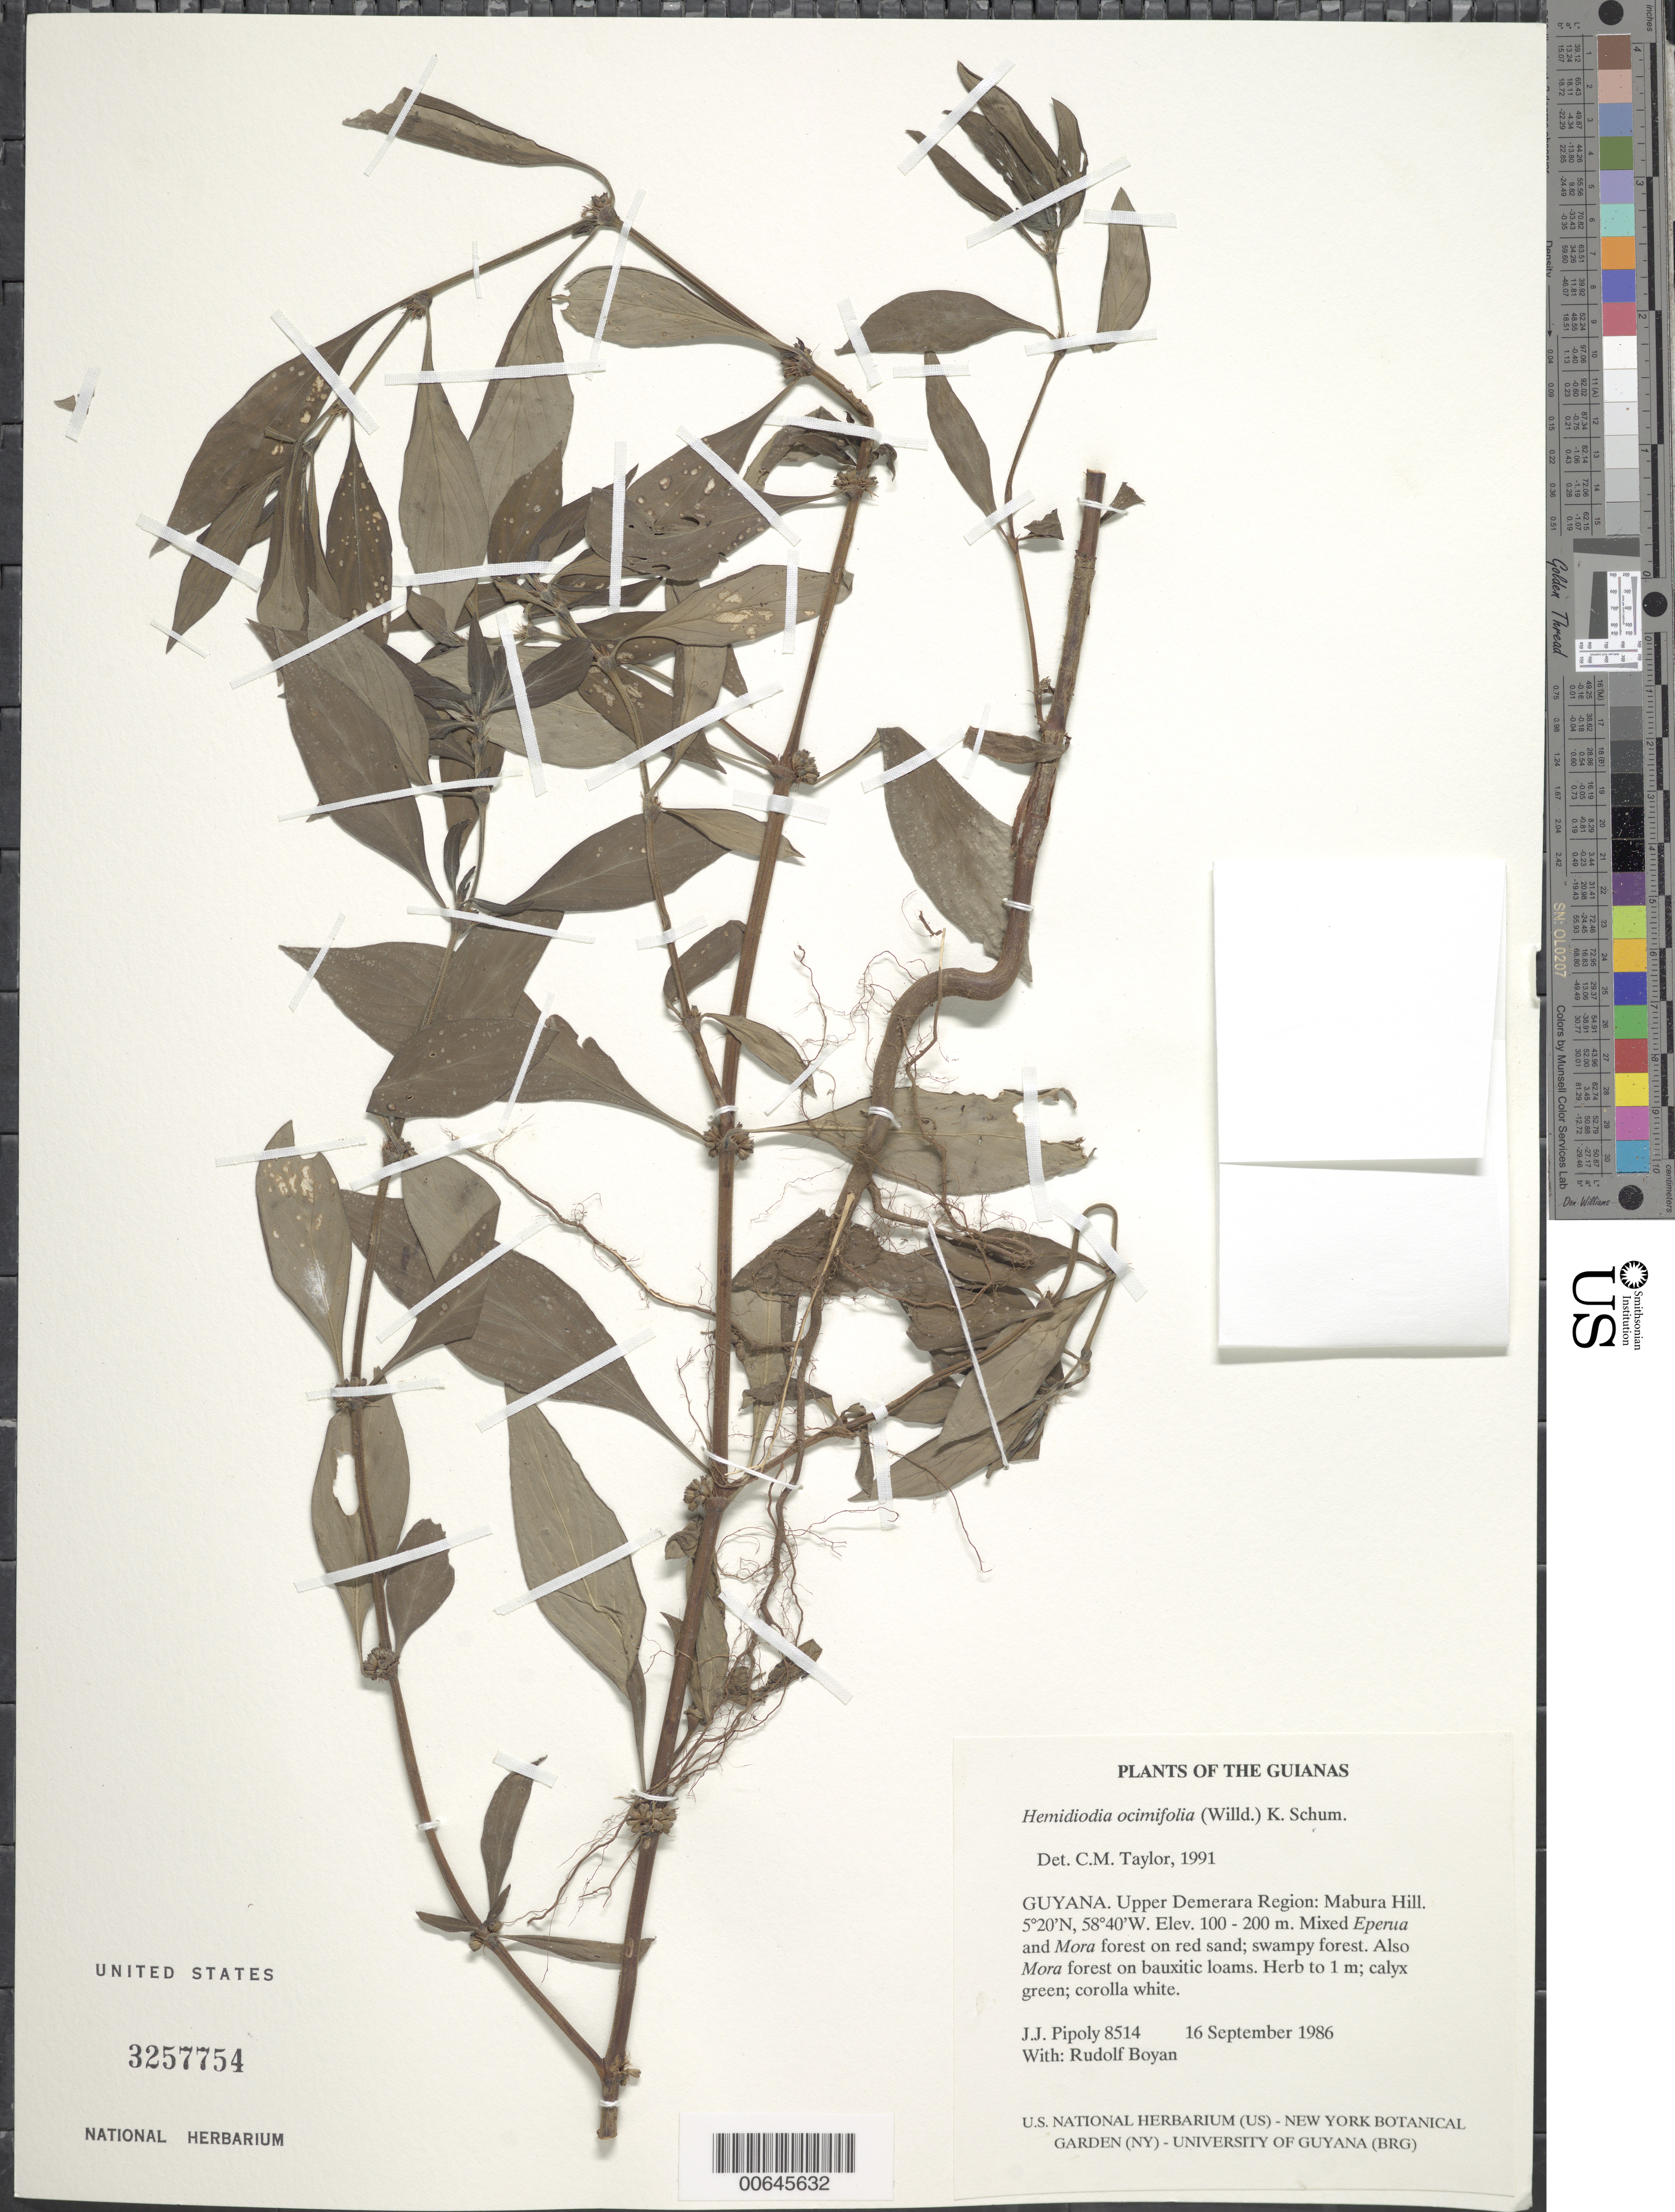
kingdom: Plantae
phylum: Tracheophyta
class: Magnoliopsida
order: Gentianales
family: Rubiaceae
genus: Hemidiodia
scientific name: Hemidiodia ocymifolia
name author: (Willd. ex Roem. & Schult.) K. Schum.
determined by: Taylor, Charlotte M.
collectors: J. J. Pipoly & R. Boyan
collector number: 8514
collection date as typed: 16 September 1986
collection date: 1986-09-16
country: Guyana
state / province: U. Demerara-Berbice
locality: Mabura Hill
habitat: Mixed Eperua and Mora forest on red sand; swampy forest. Also Mora forest on bauxitic loams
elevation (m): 100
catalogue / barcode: US 3257754